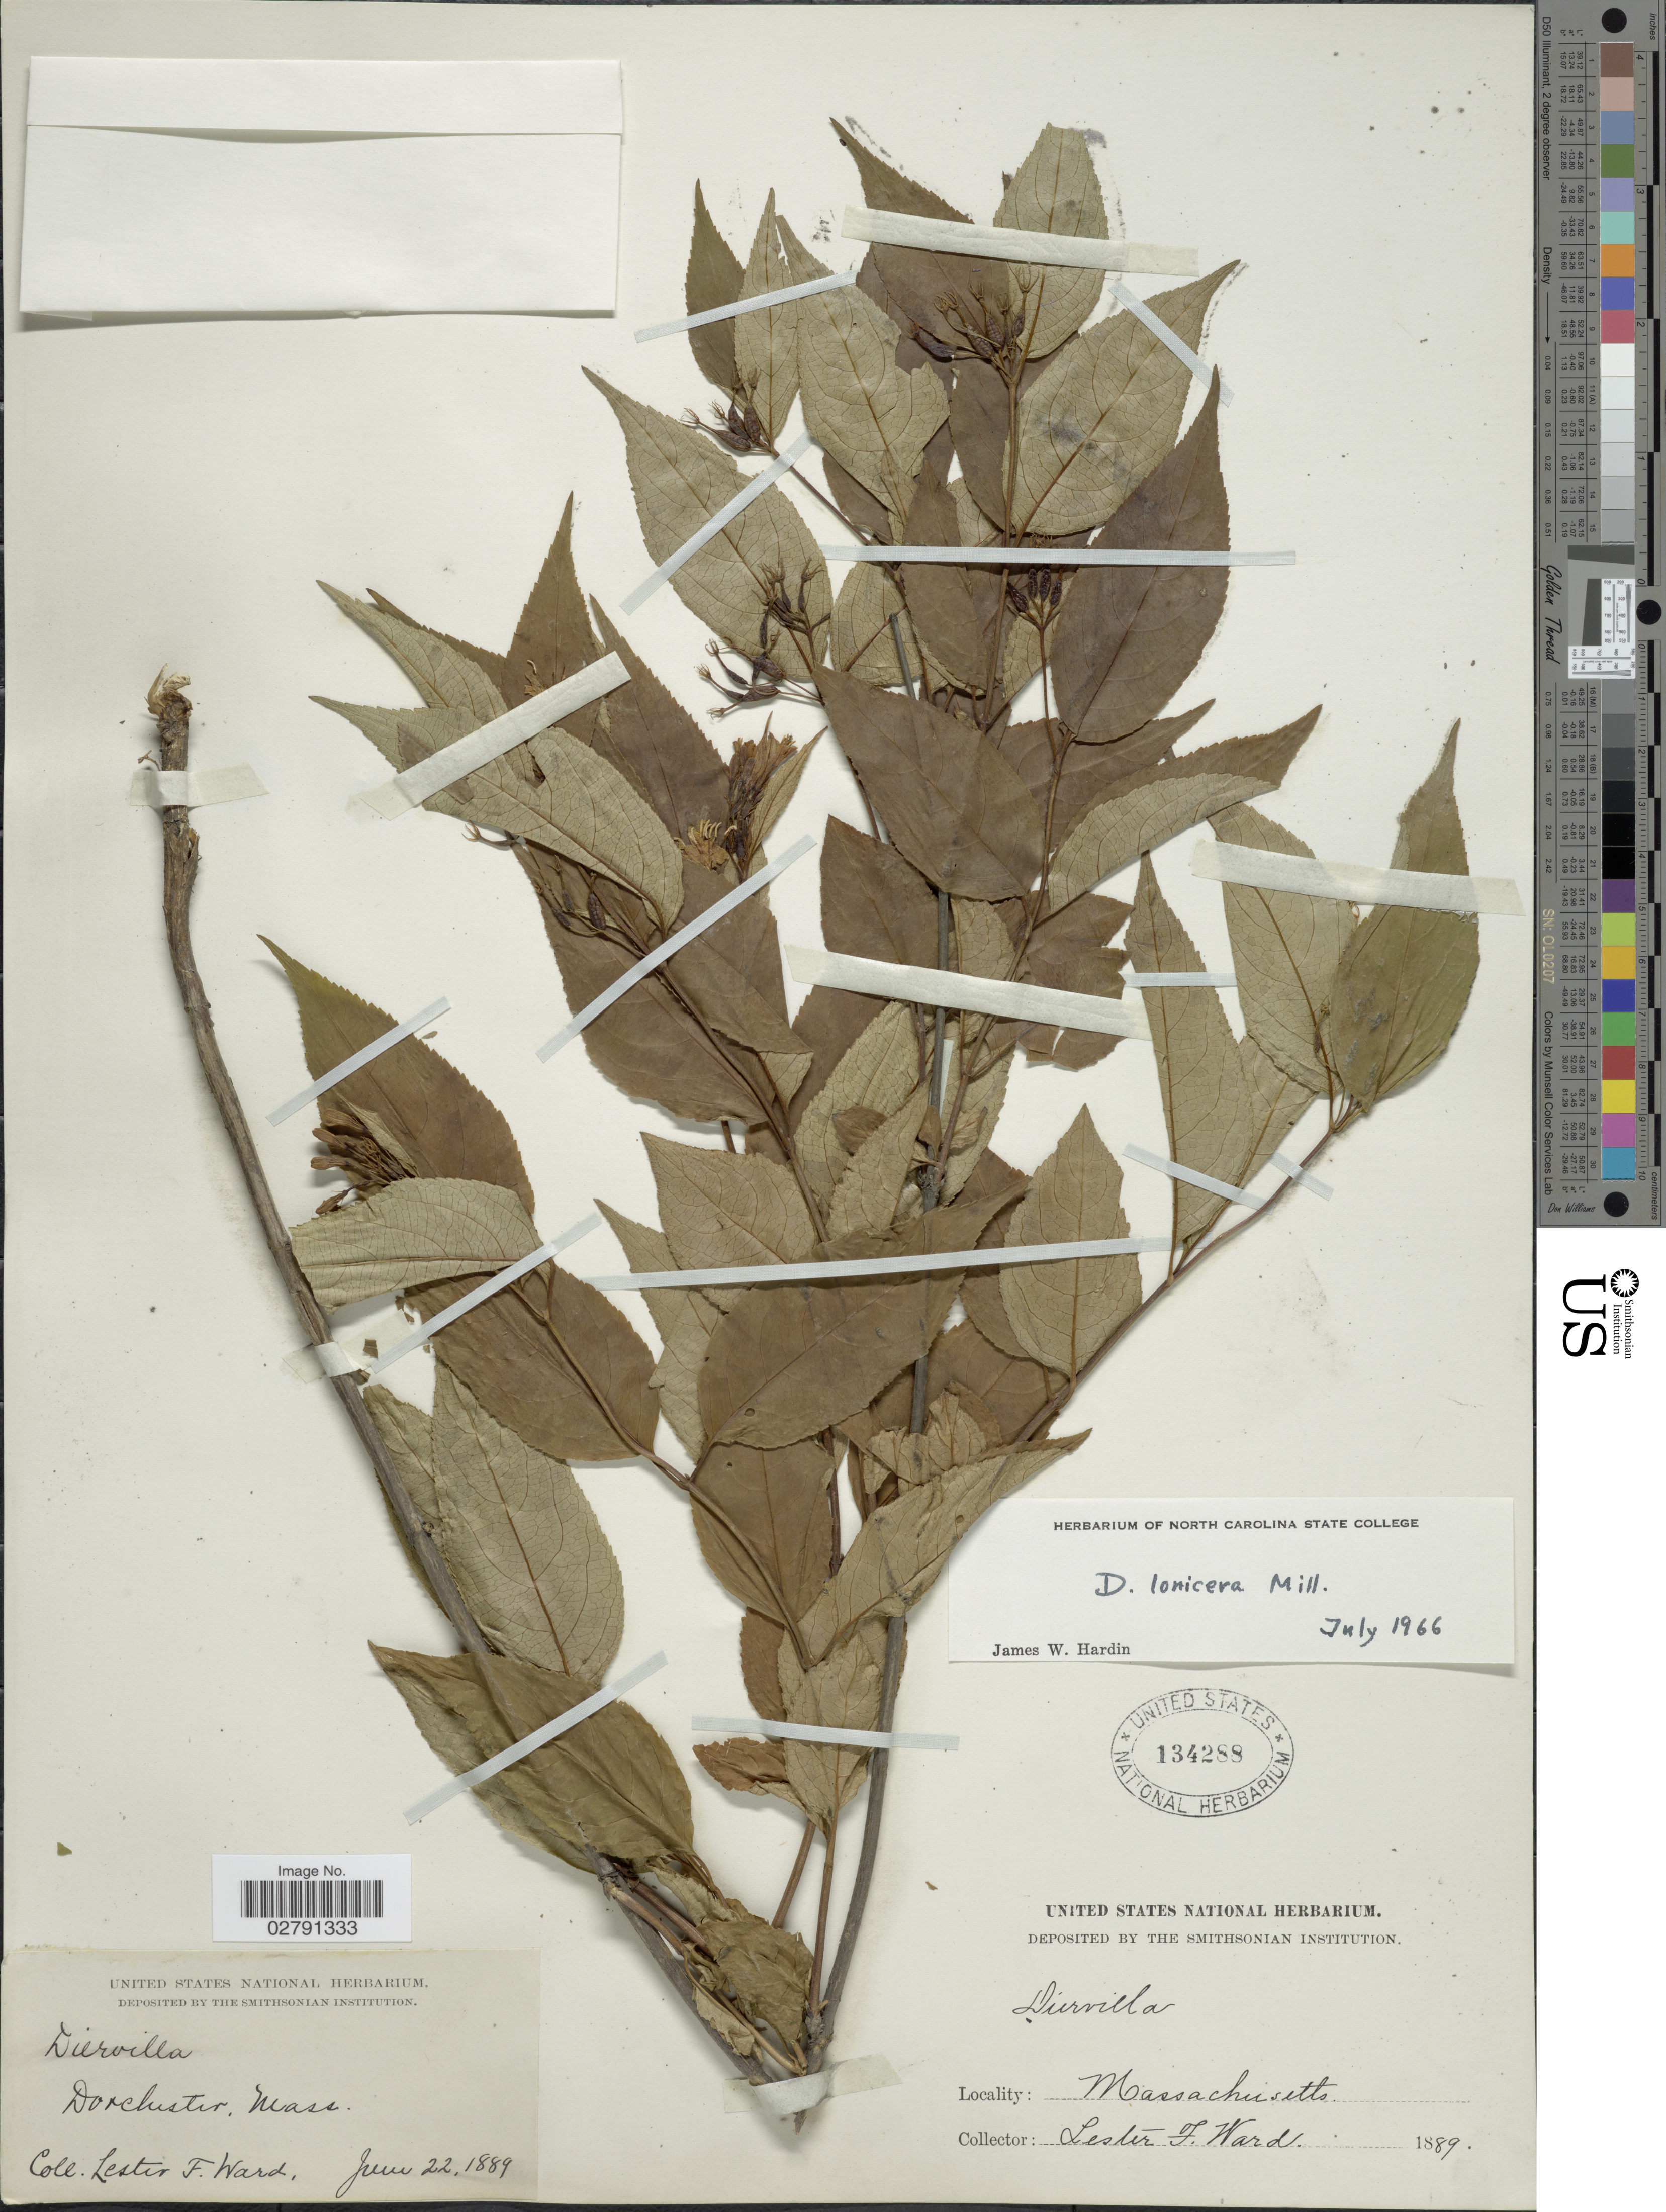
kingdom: Plantae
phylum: Tracheophyta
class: Magnoliopsida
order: Dipsacales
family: Caprifoliaceae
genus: Diervilla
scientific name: Diervilla lonicera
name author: Mill.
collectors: L. F. Ward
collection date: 1889-06-22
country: United States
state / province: Massachusetts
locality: Dorchester.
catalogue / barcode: US 134288